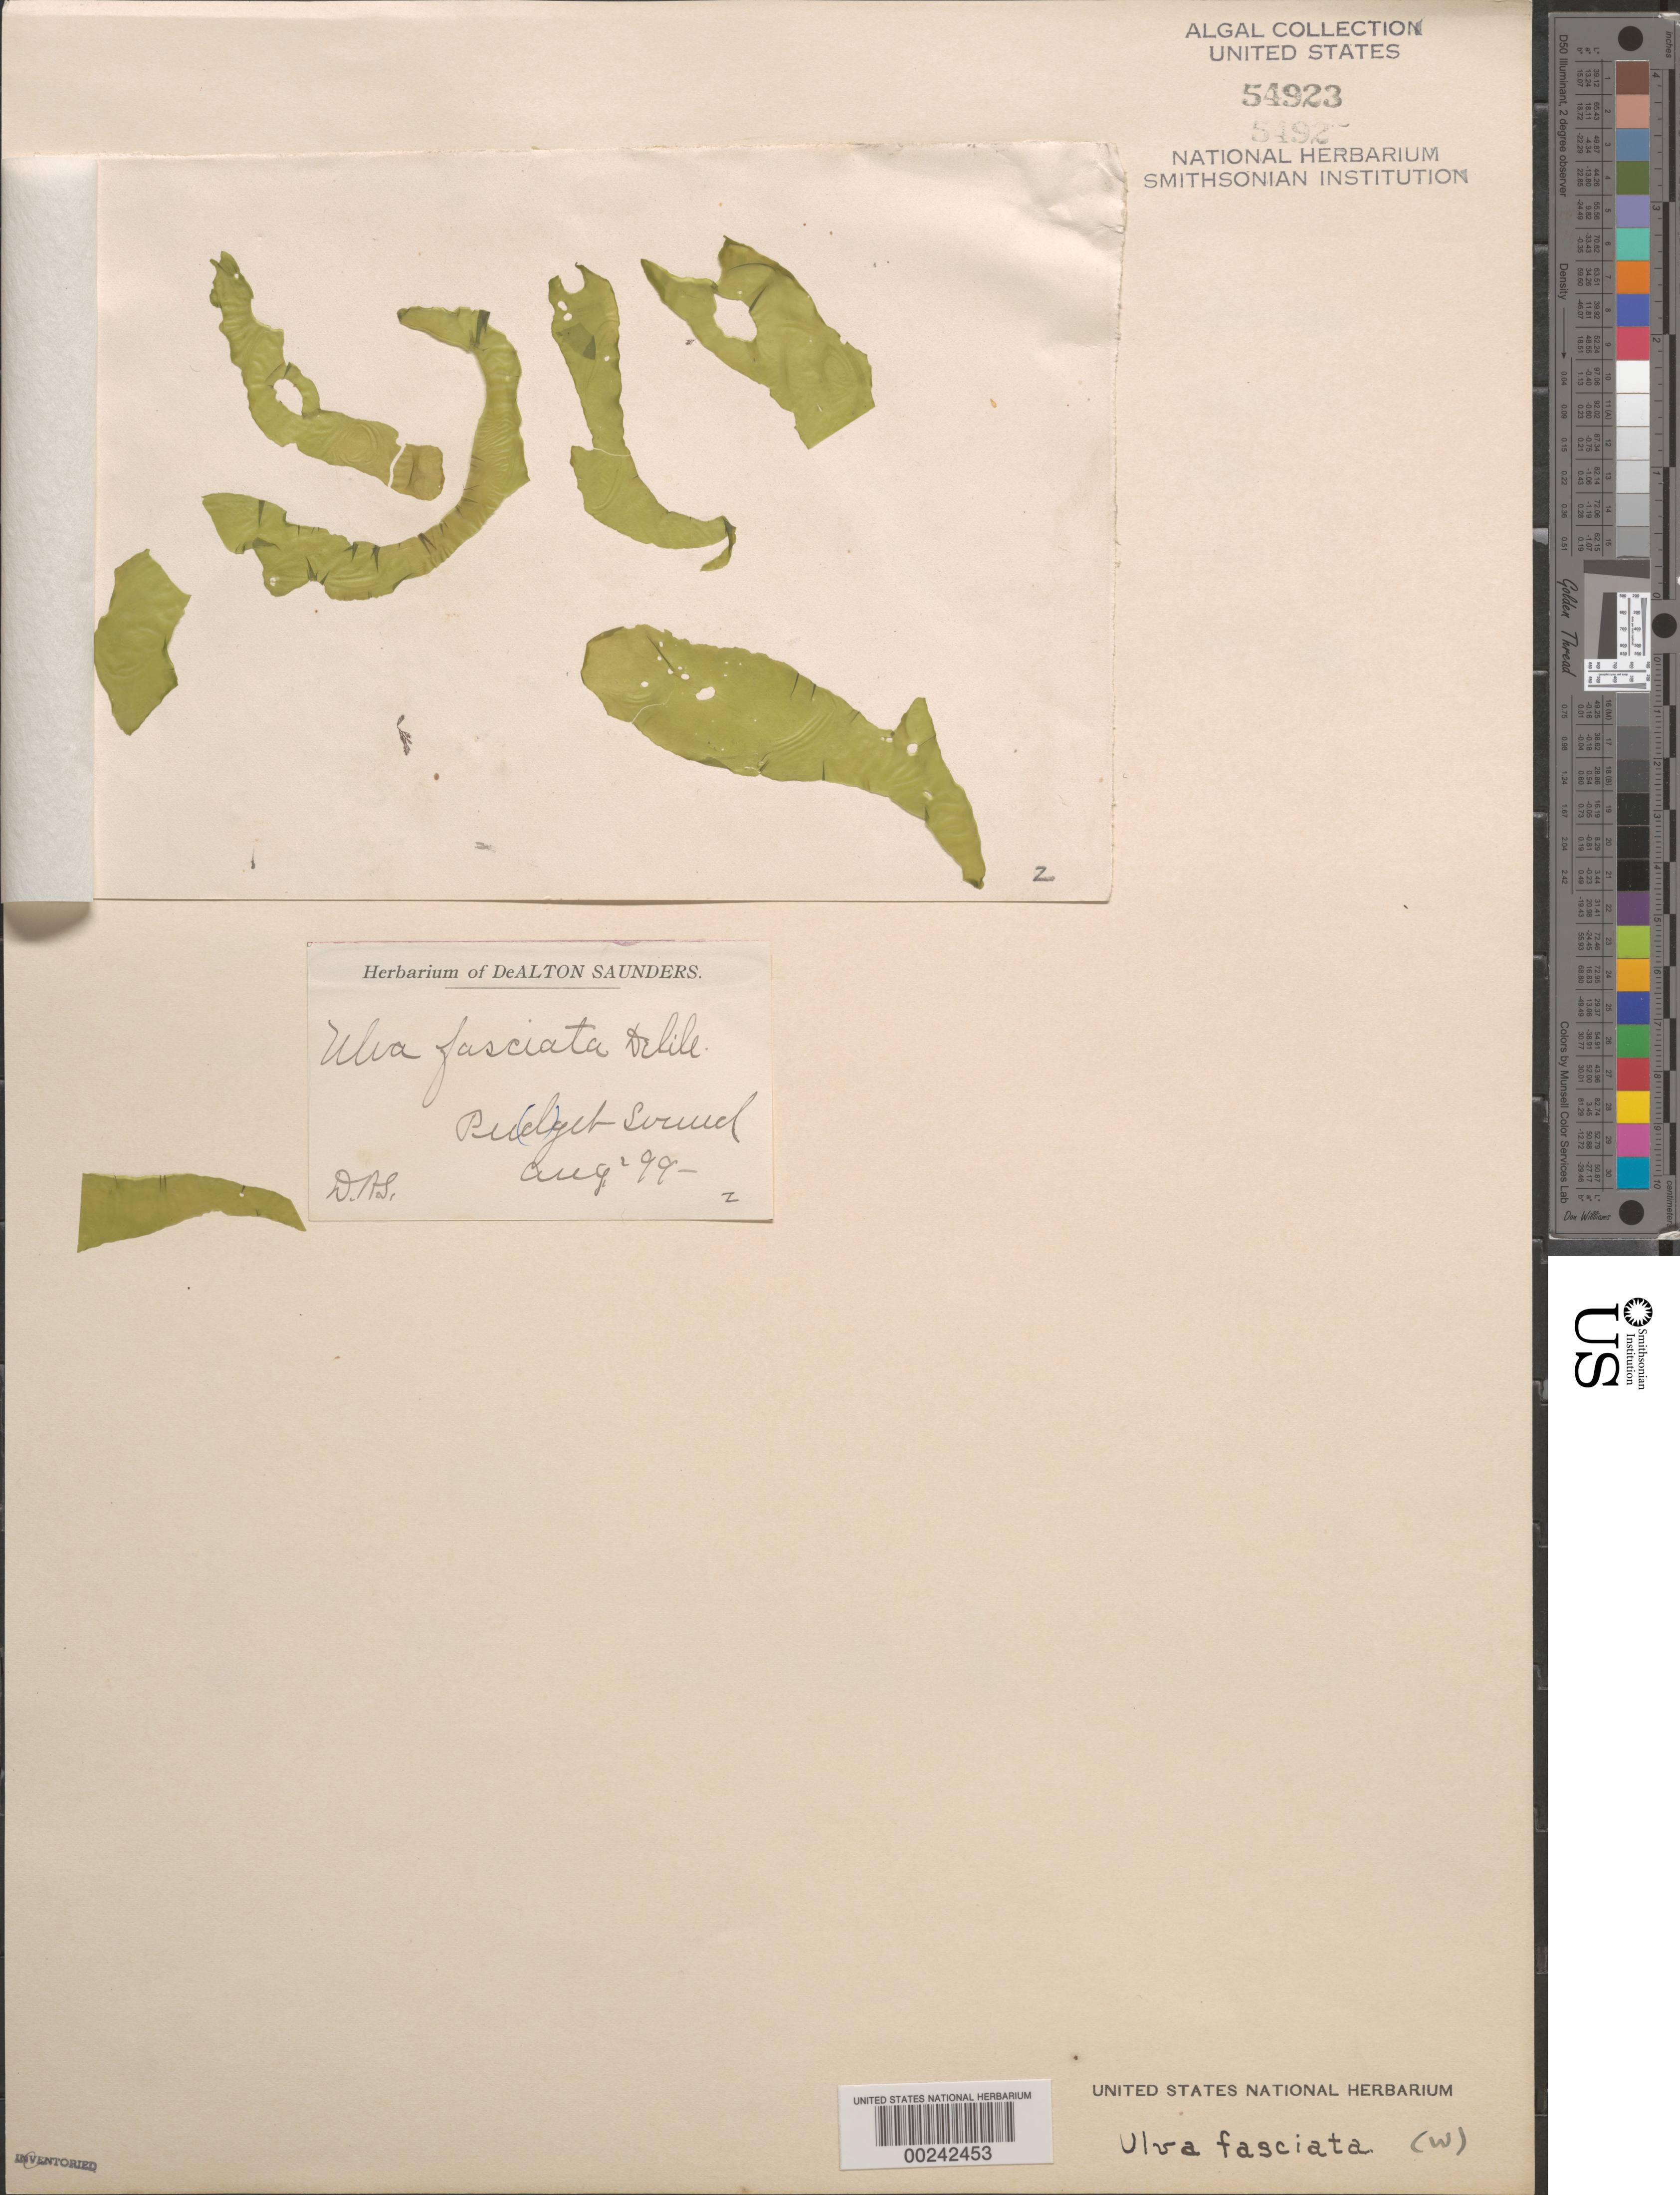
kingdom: Plantae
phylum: Chlorophyta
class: Ulvophyceae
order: Ulvales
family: Ulvaceae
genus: Ulva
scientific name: Ulva fasciata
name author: Delile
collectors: D. Saunders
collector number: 2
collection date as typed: Aug 1899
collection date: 1899-08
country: United States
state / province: Washington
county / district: King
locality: Puget Sound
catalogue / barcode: US 54923